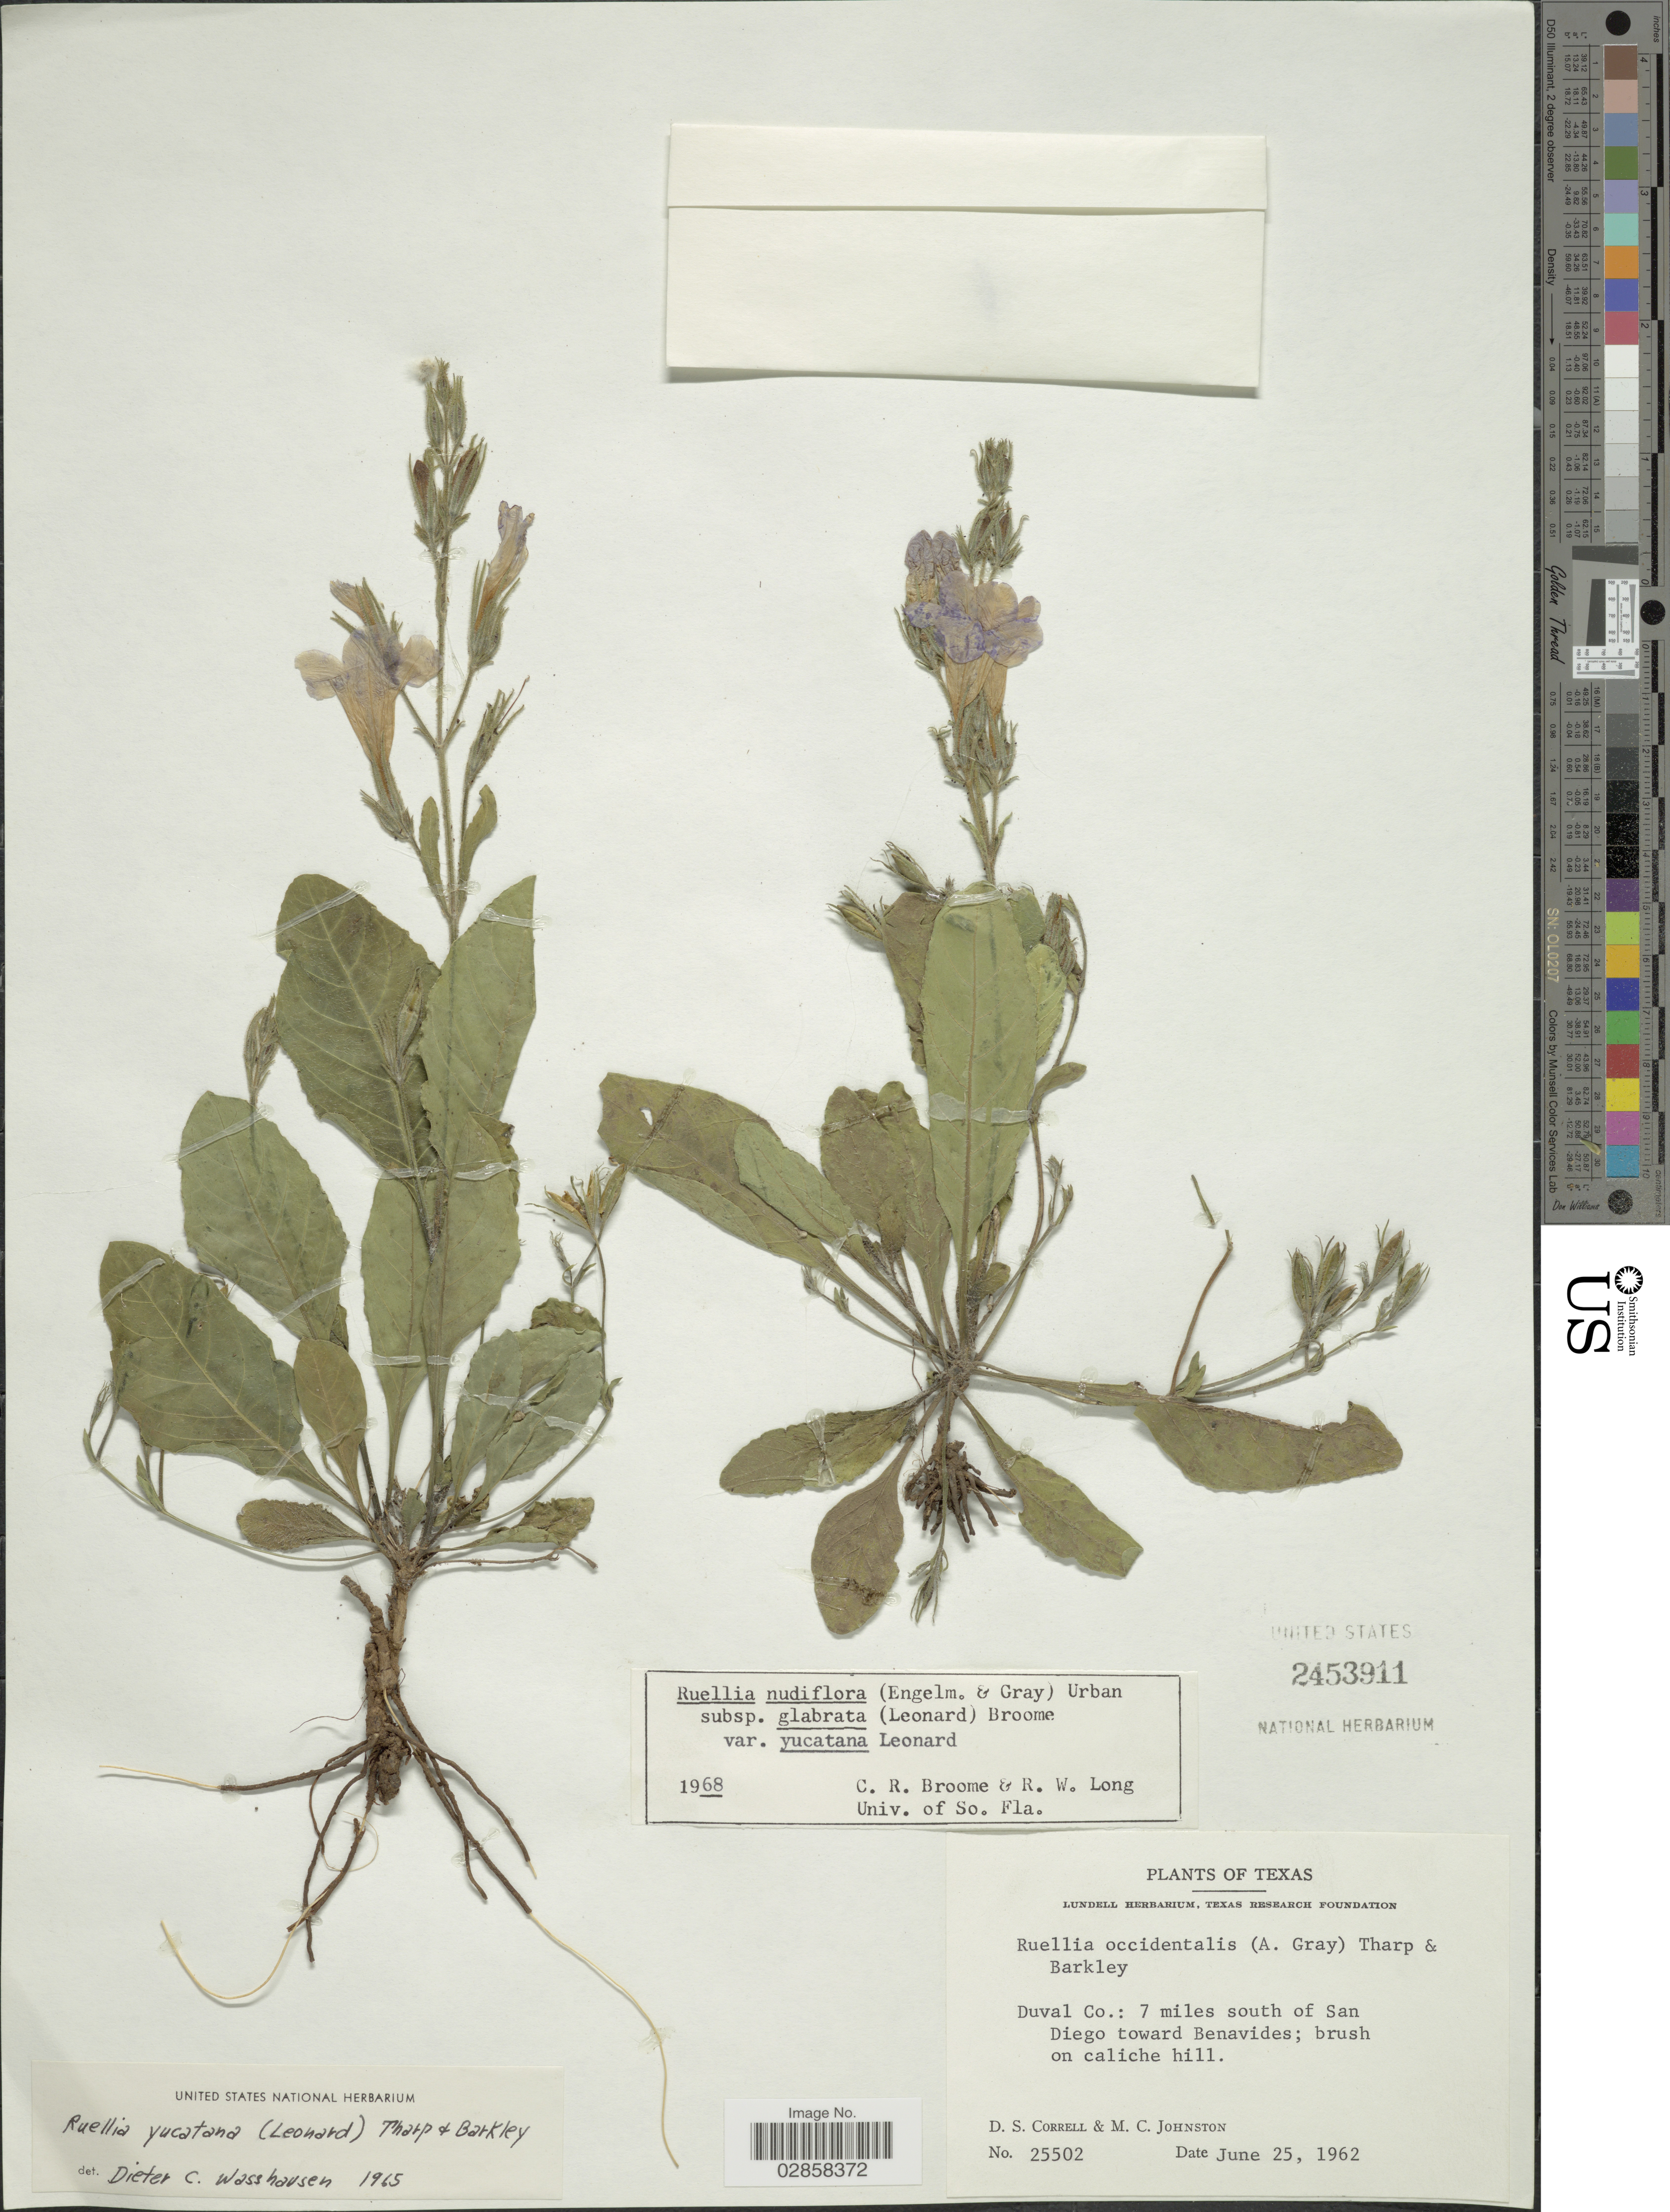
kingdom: Plantae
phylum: Tracheophyta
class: Magnoliopsida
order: Lamiales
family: Acanthaceae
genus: Ruellia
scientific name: Ruellia yucatana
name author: (Leonard) Tharp & F.A. Barkley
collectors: D. S. Correll & M. Johnston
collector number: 25502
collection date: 1962-06-25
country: United States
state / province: Texas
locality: Duval Co.: 7 miles south of San Diego toward Benavides; brush on caliche hill.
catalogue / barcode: US 2453911